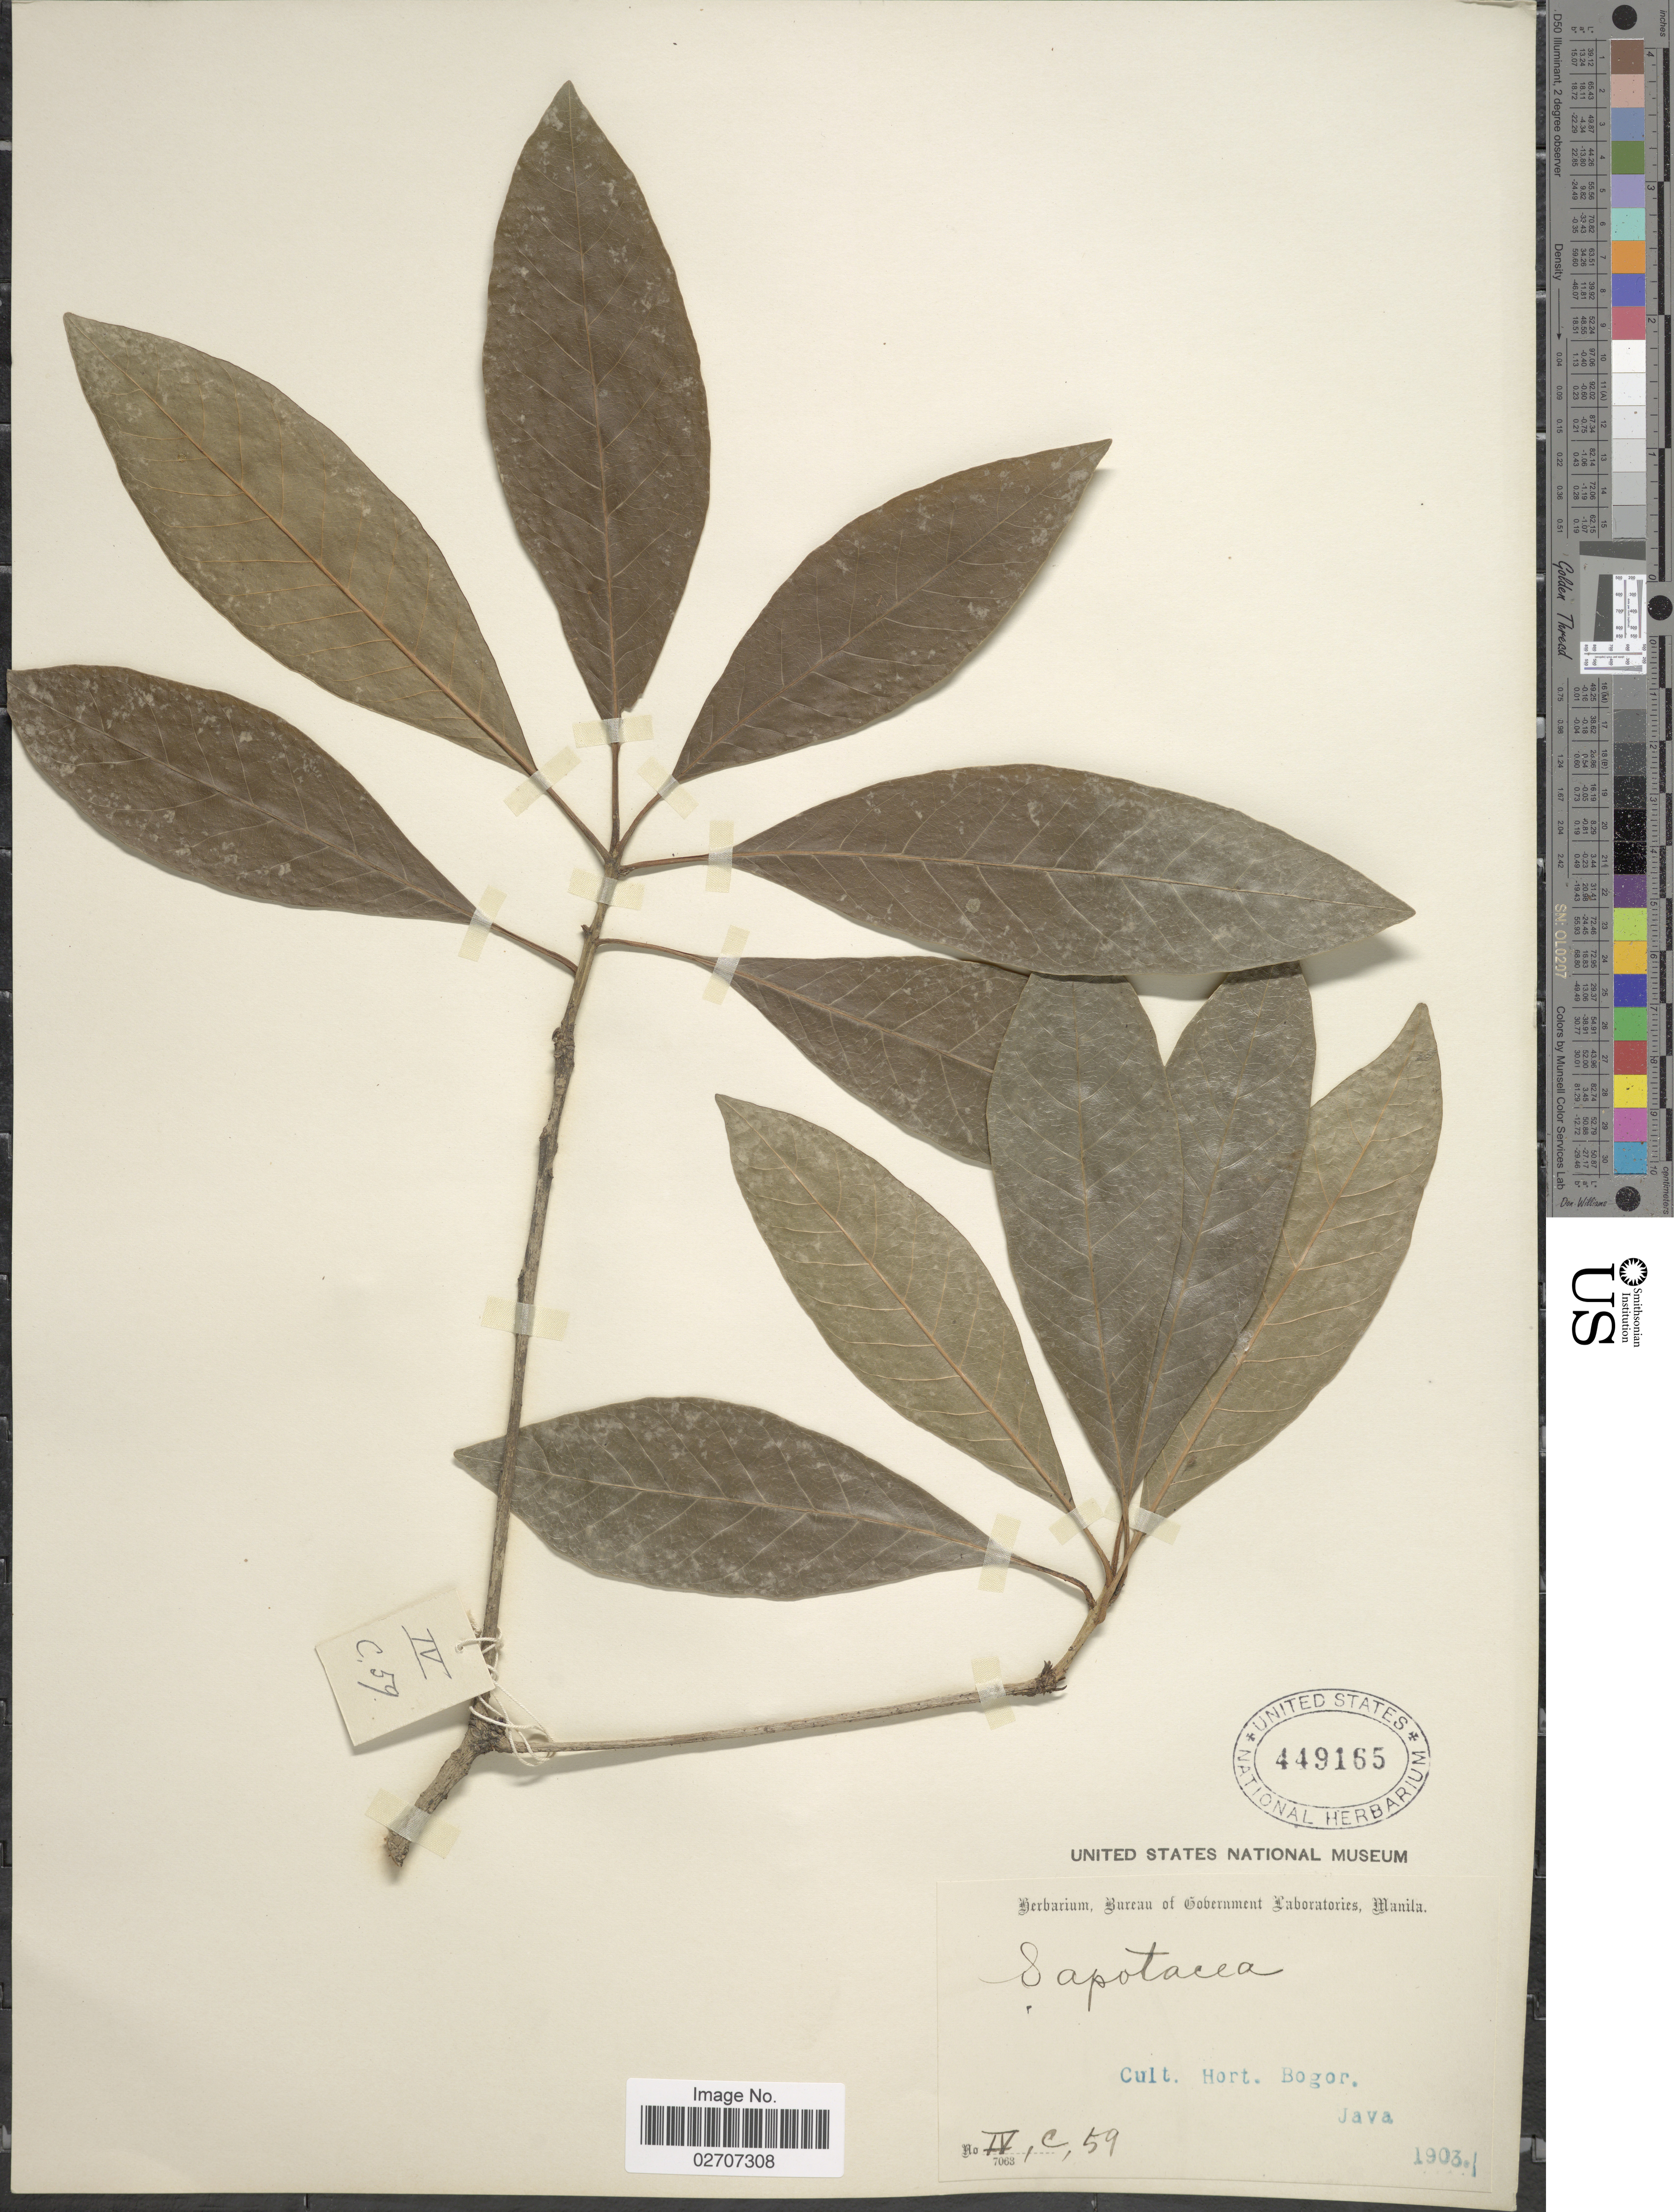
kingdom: Plantae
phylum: Tracheophyta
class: Magnoliopsida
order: Ericales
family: Sapotaceae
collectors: Ex herb. Bureau of Government Laboratories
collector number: IV,C,59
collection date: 1903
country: Indonesia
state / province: Java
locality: Cult. Hort. Bogor. Java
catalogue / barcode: US 449165